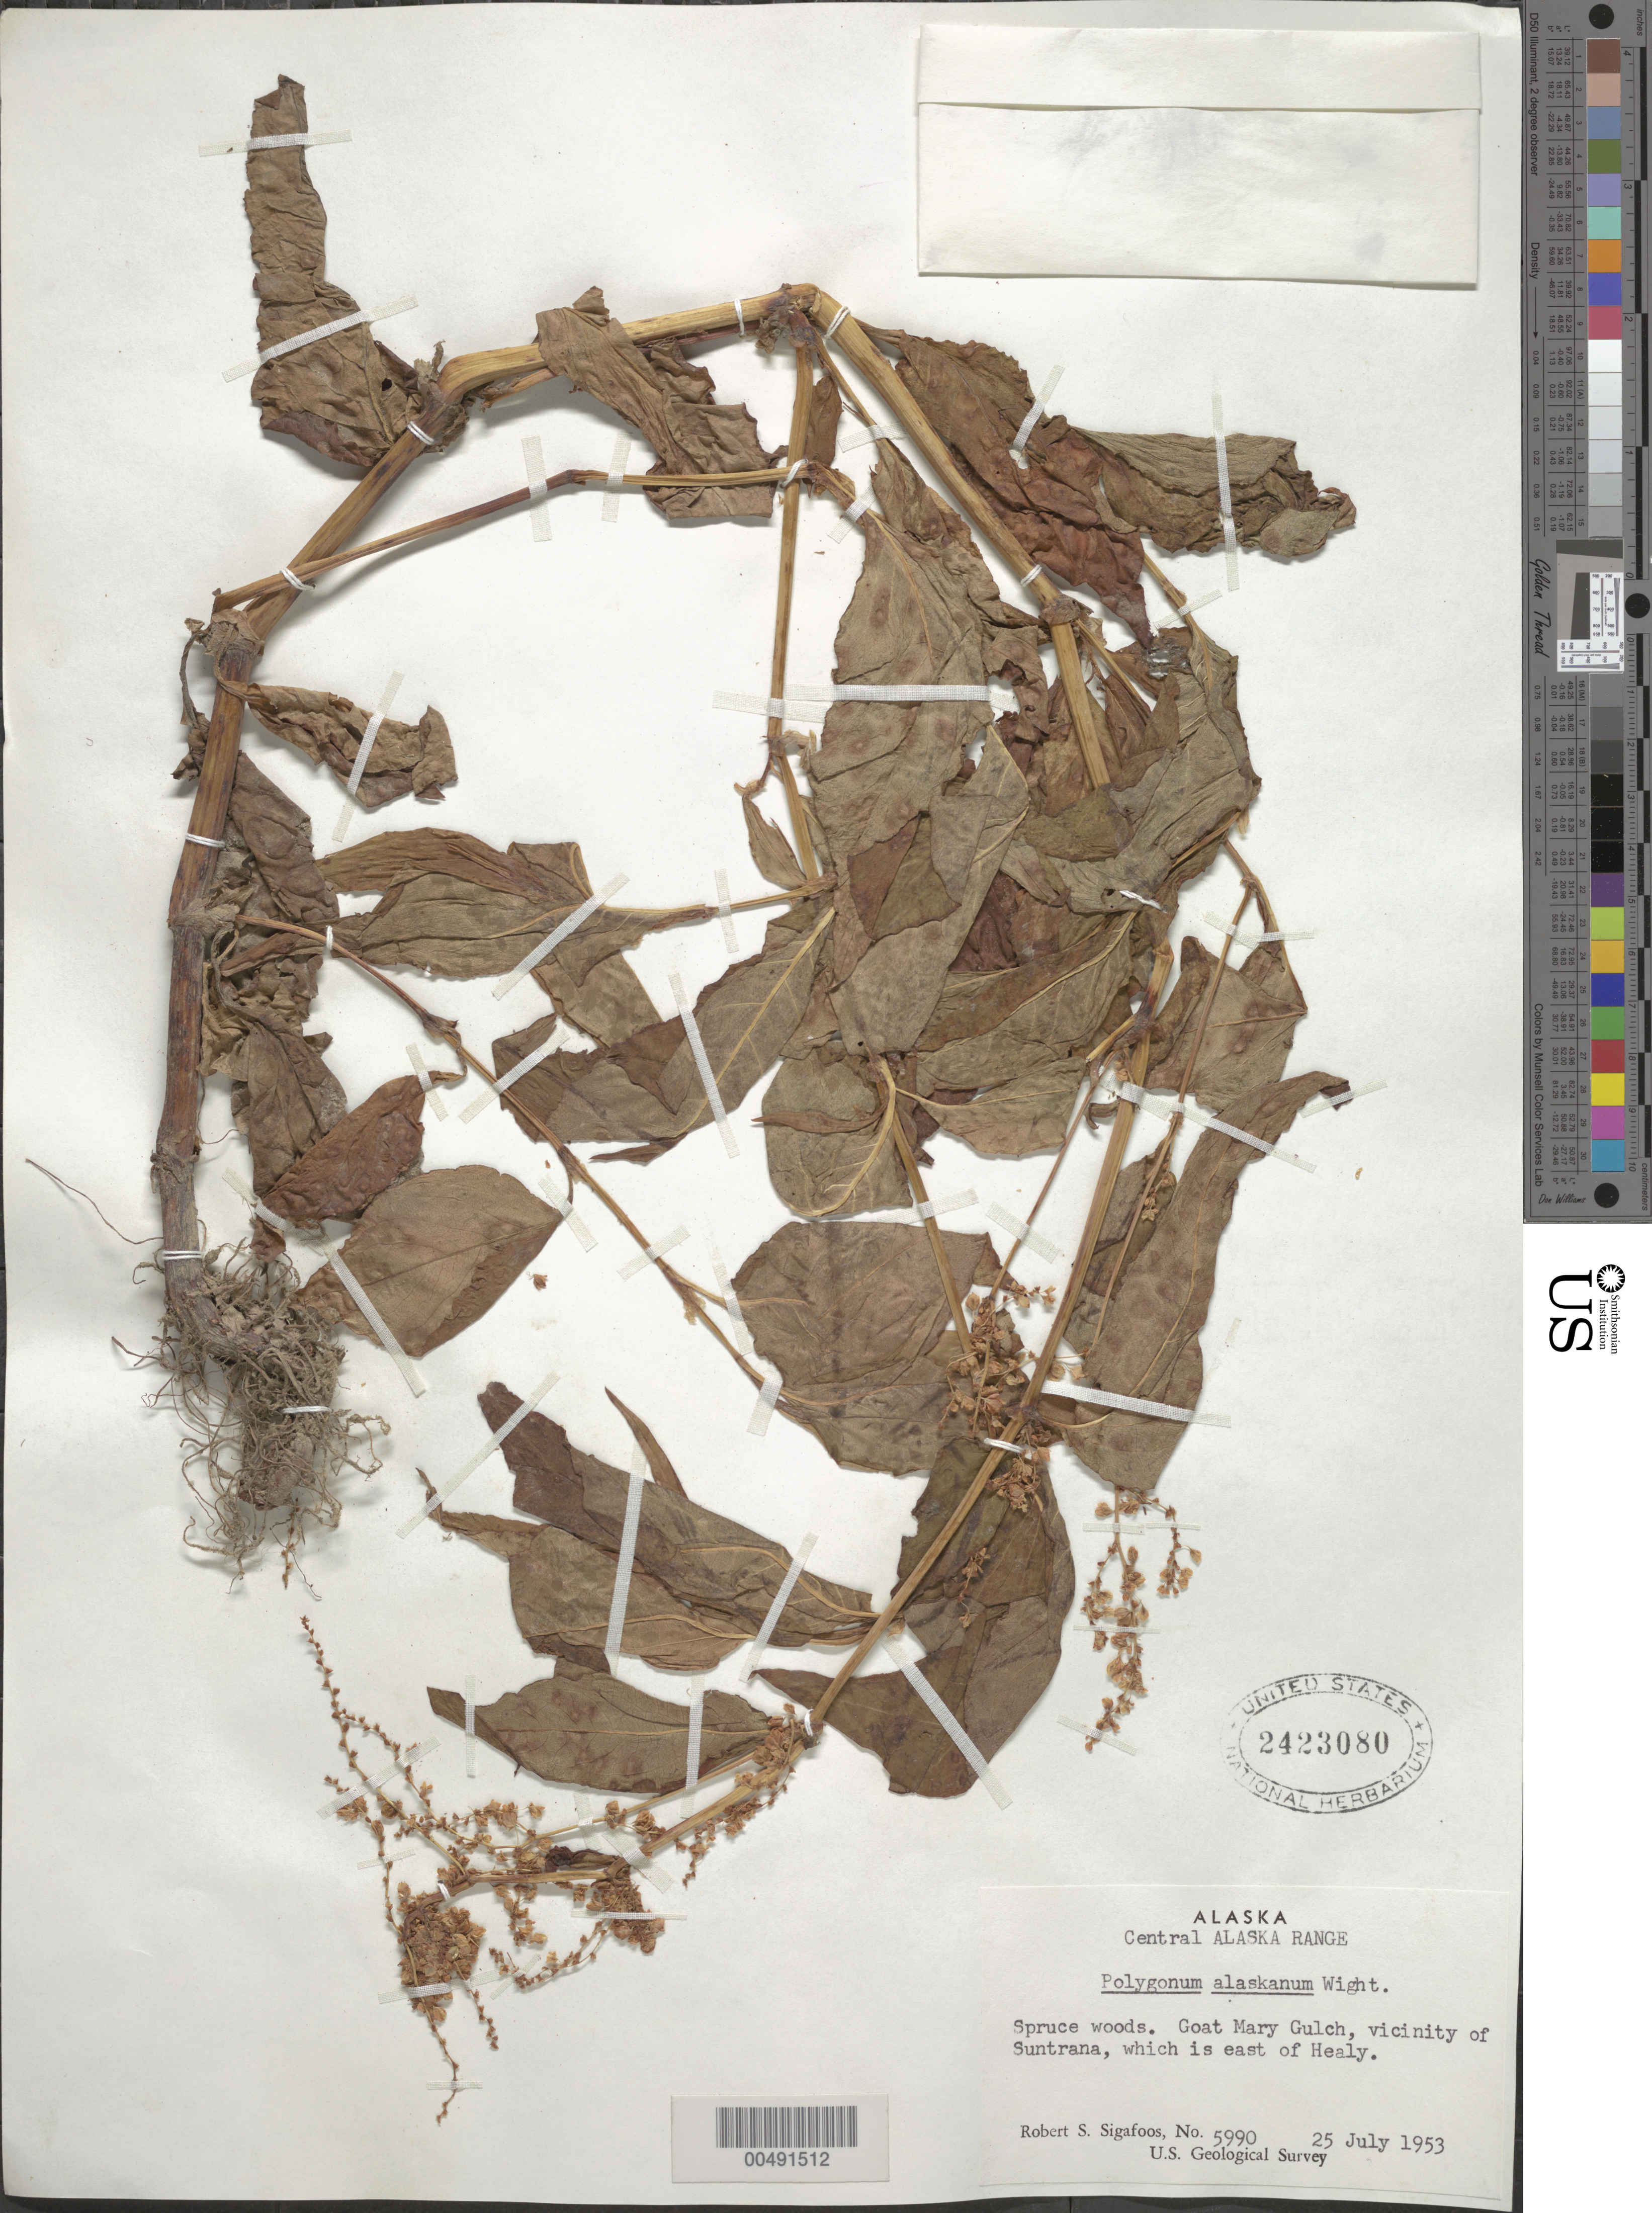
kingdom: Plantae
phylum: Tracheophyta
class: Magnoliopsida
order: Caryophyllales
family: Polygonaceae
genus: Koenigia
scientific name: Koenigia alaskana var. glabrescens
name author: (Hultén) T.M. Schust. & Reveal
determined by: Strong, Mark T., (BOT), Smithsonian Institution - National Museum of Natural History (UNITED STATES)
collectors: R. Sigafoos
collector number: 5990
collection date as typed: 25 Jul 1953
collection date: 1953-07-25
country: United States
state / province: Alaska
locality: Central Alaska Range, Goat Mary Gulch, vicinity of Suntrana, which is east of Healy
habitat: spruce woods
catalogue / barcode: US 2423080